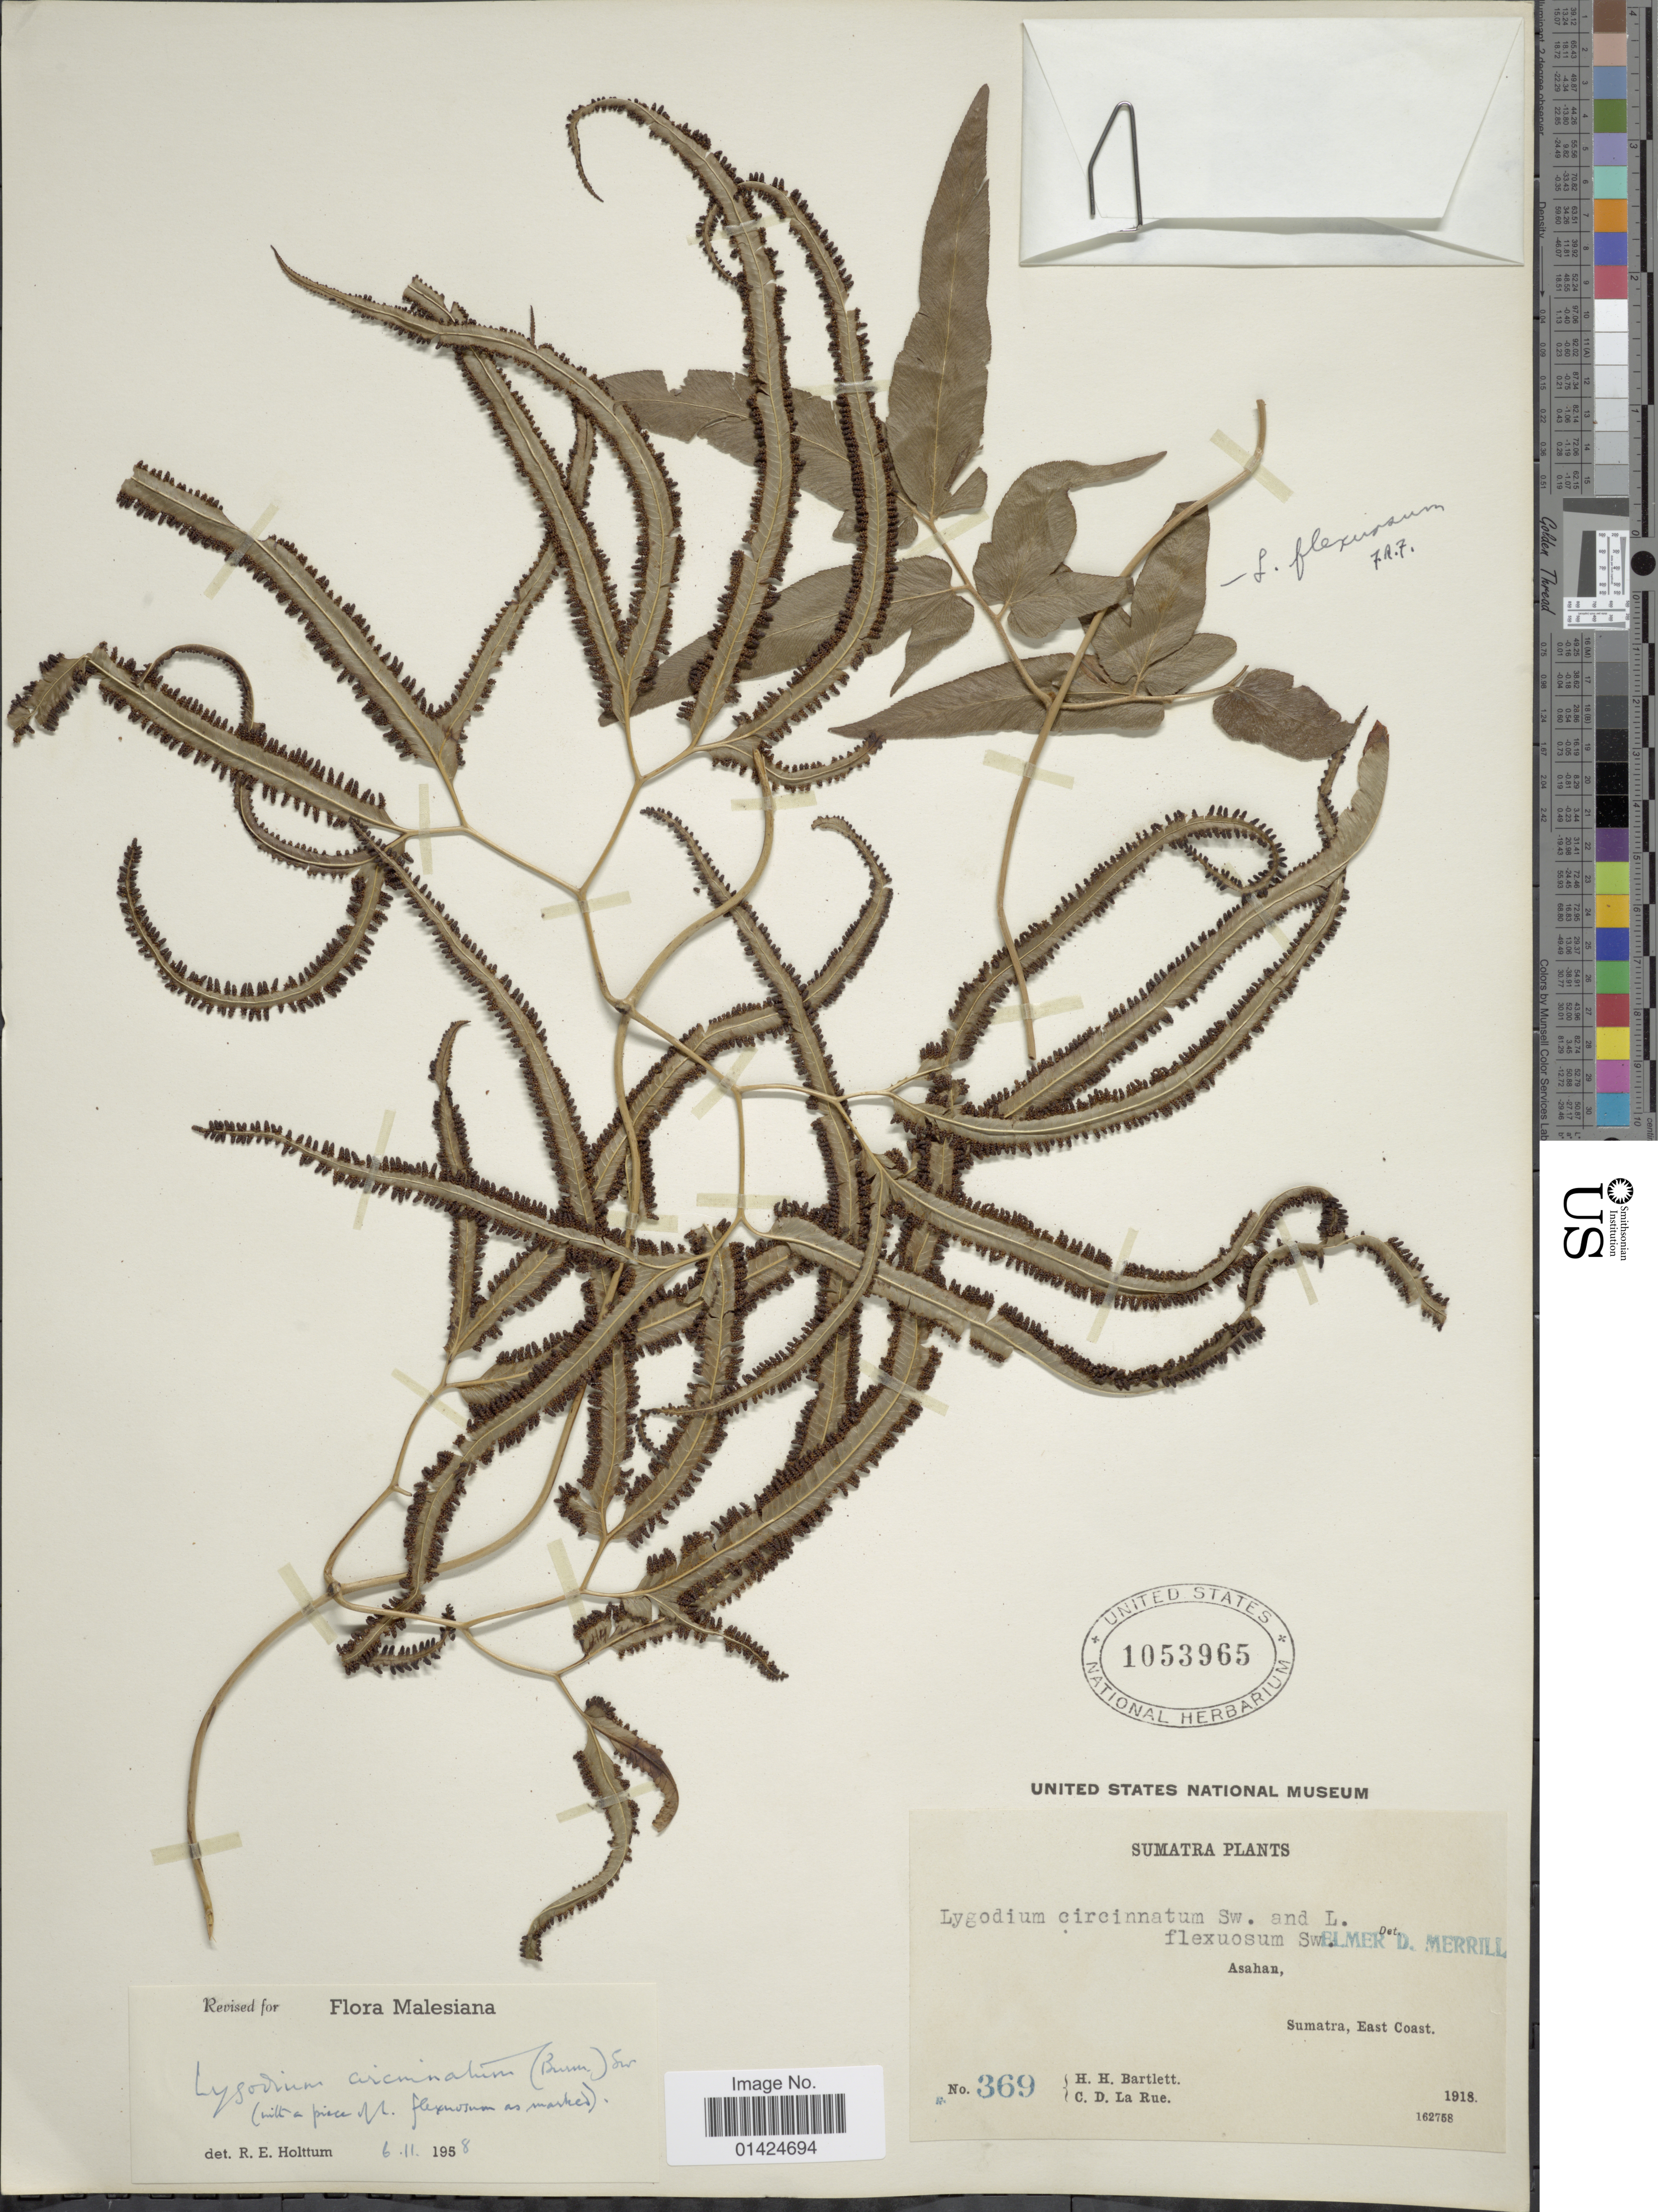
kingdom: Plantae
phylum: Tracheophyta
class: Polypodiopsida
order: Schizaeales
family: Lygodiaceae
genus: Lygodium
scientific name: Lygodium circinnatum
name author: (Burm. f.) Sw.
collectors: H. H. Bartlett & C. La Rue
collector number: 369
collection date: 1918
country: Indonesia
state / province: Sumatra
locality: Asahan, East Coast.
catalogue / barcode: US 1053965